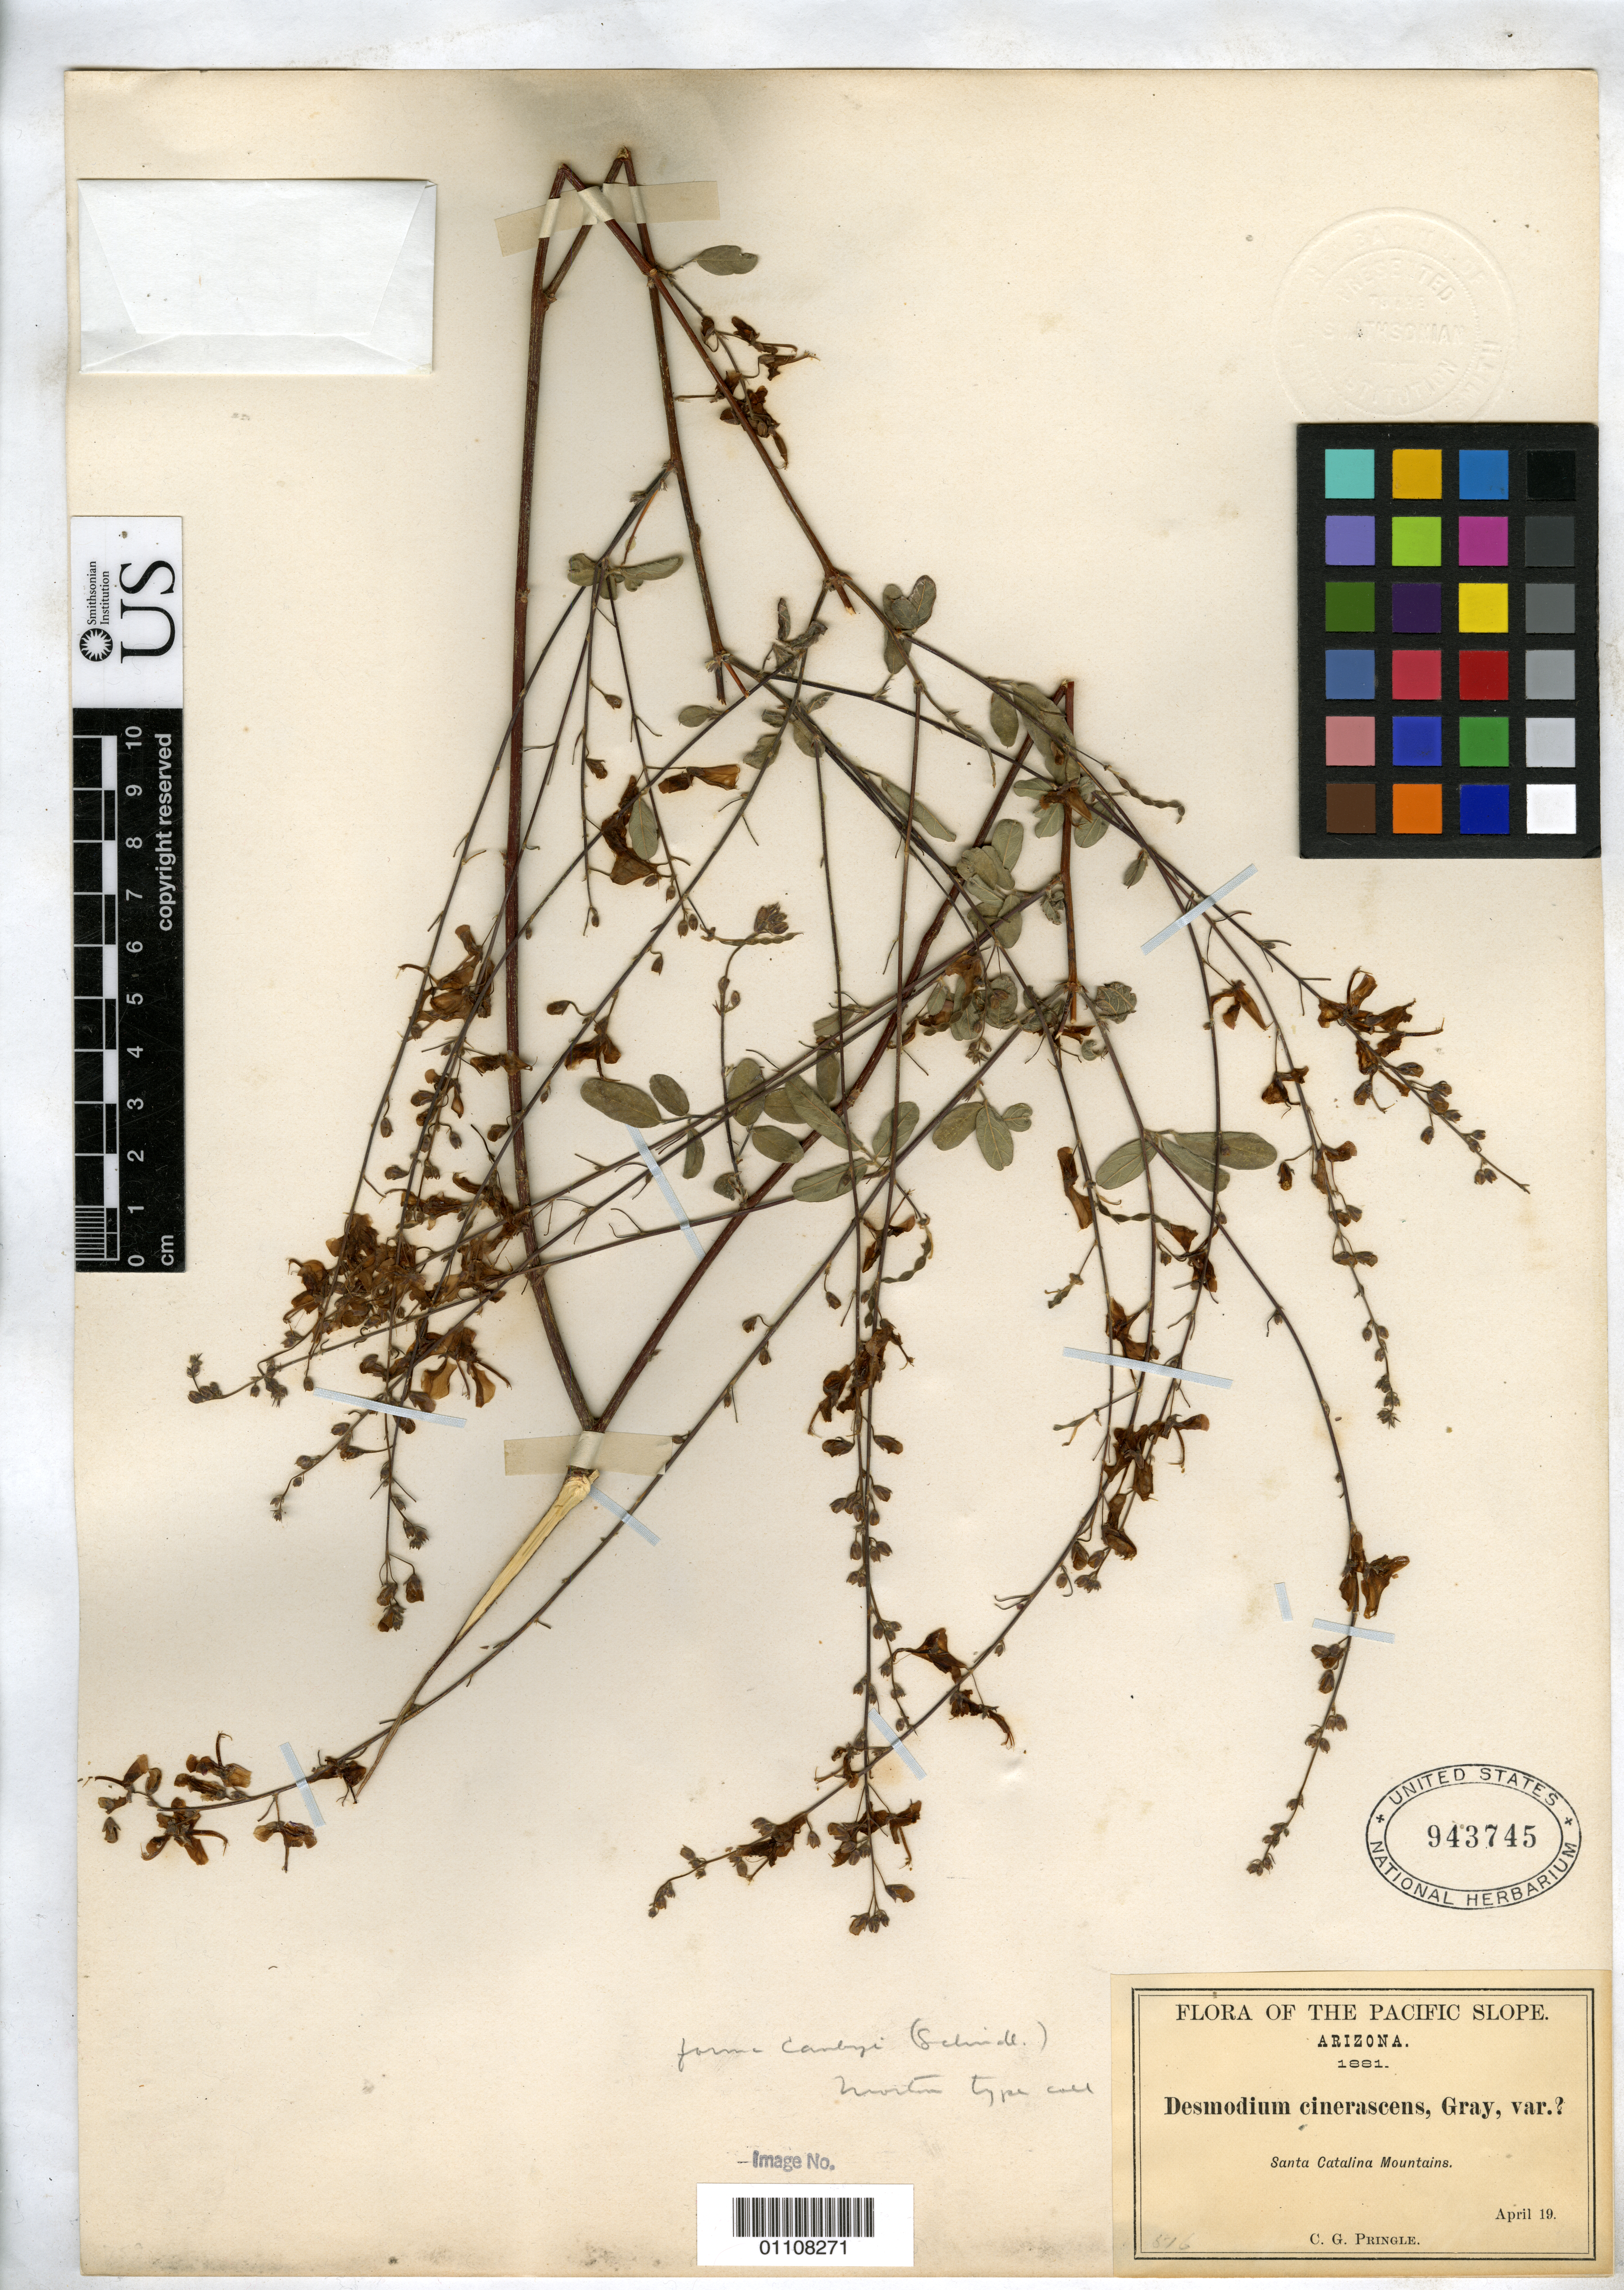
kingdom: Plantae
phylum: Tracheophyta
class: Magnoliopsida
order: Fabales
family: Fabaceae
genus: Meibomia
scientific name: Meibomia canbyi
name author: Schindl.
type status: Type Collection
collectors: C. G. Pringle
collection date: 1891-04-19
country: United States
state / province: Arizona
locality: Santa Catalina Mountains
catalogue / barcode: US 943745